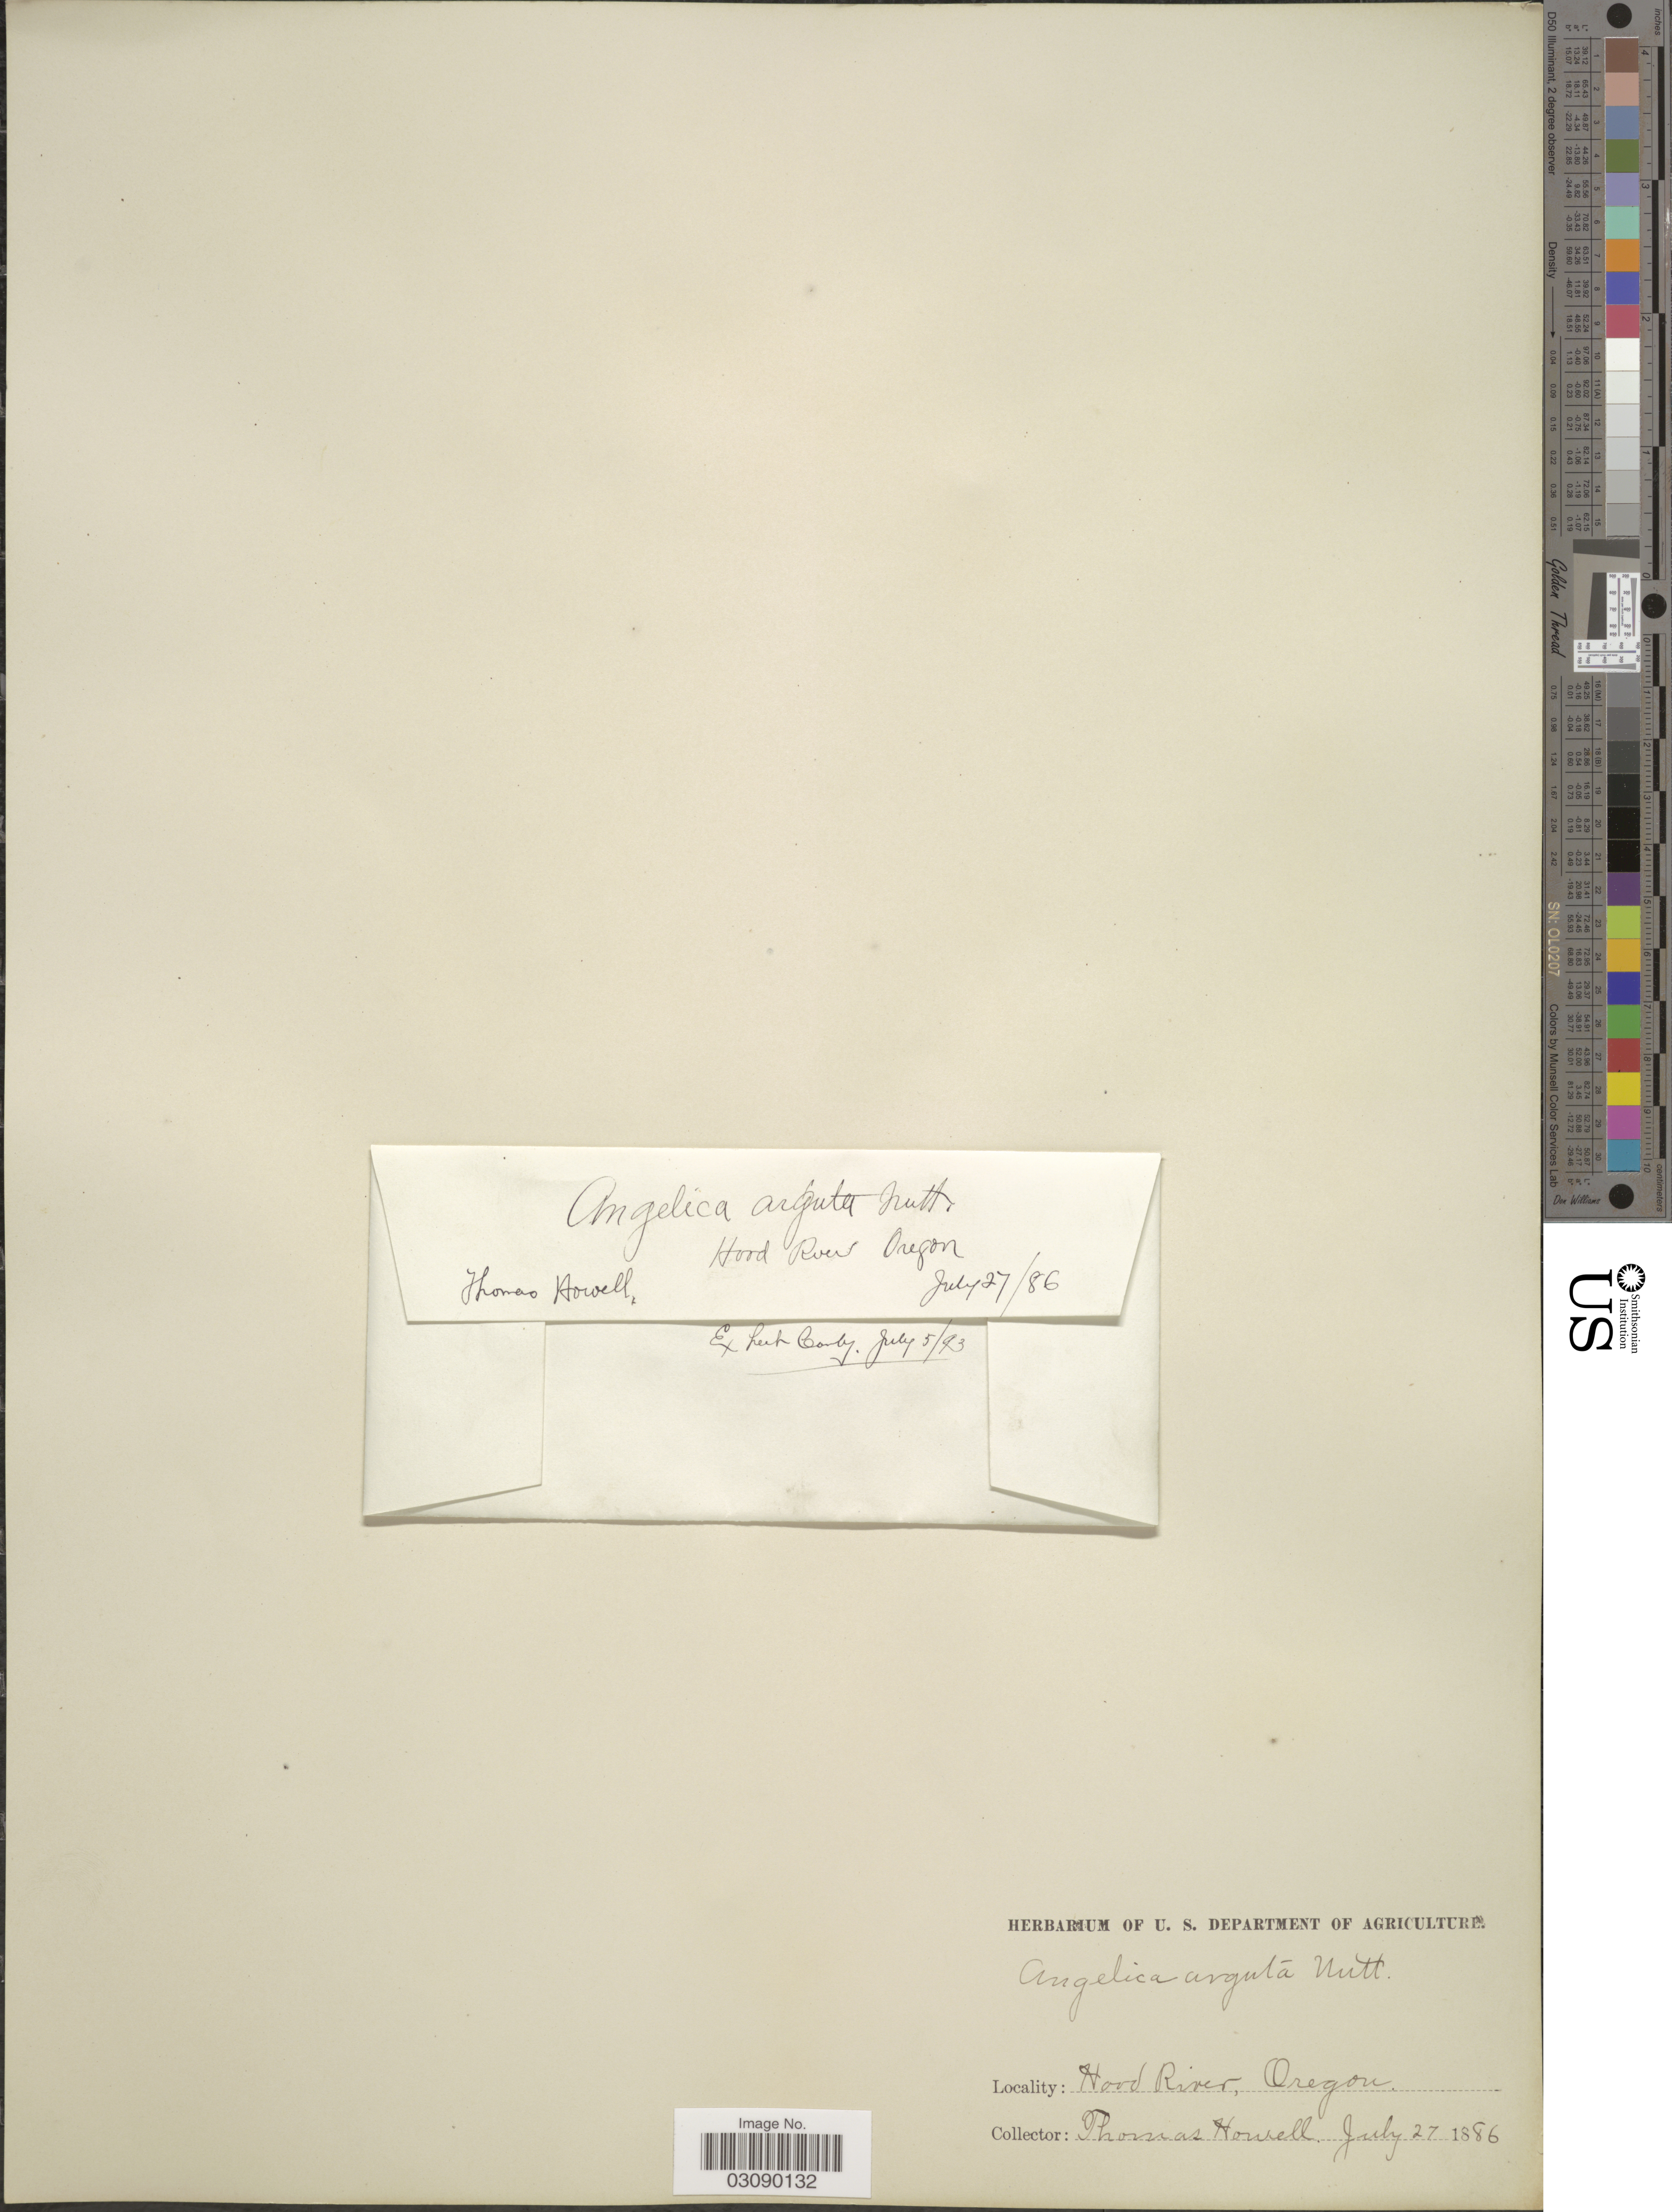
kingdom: Plantae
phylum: Tracheophyta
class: Magnoliopsida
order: Apiales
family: Apiaceae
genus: Angelica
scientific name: Angelica arguta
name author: Nutt.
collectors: T. Howell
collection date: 1886-07-27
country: United States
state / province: Oregon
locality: Hood River.